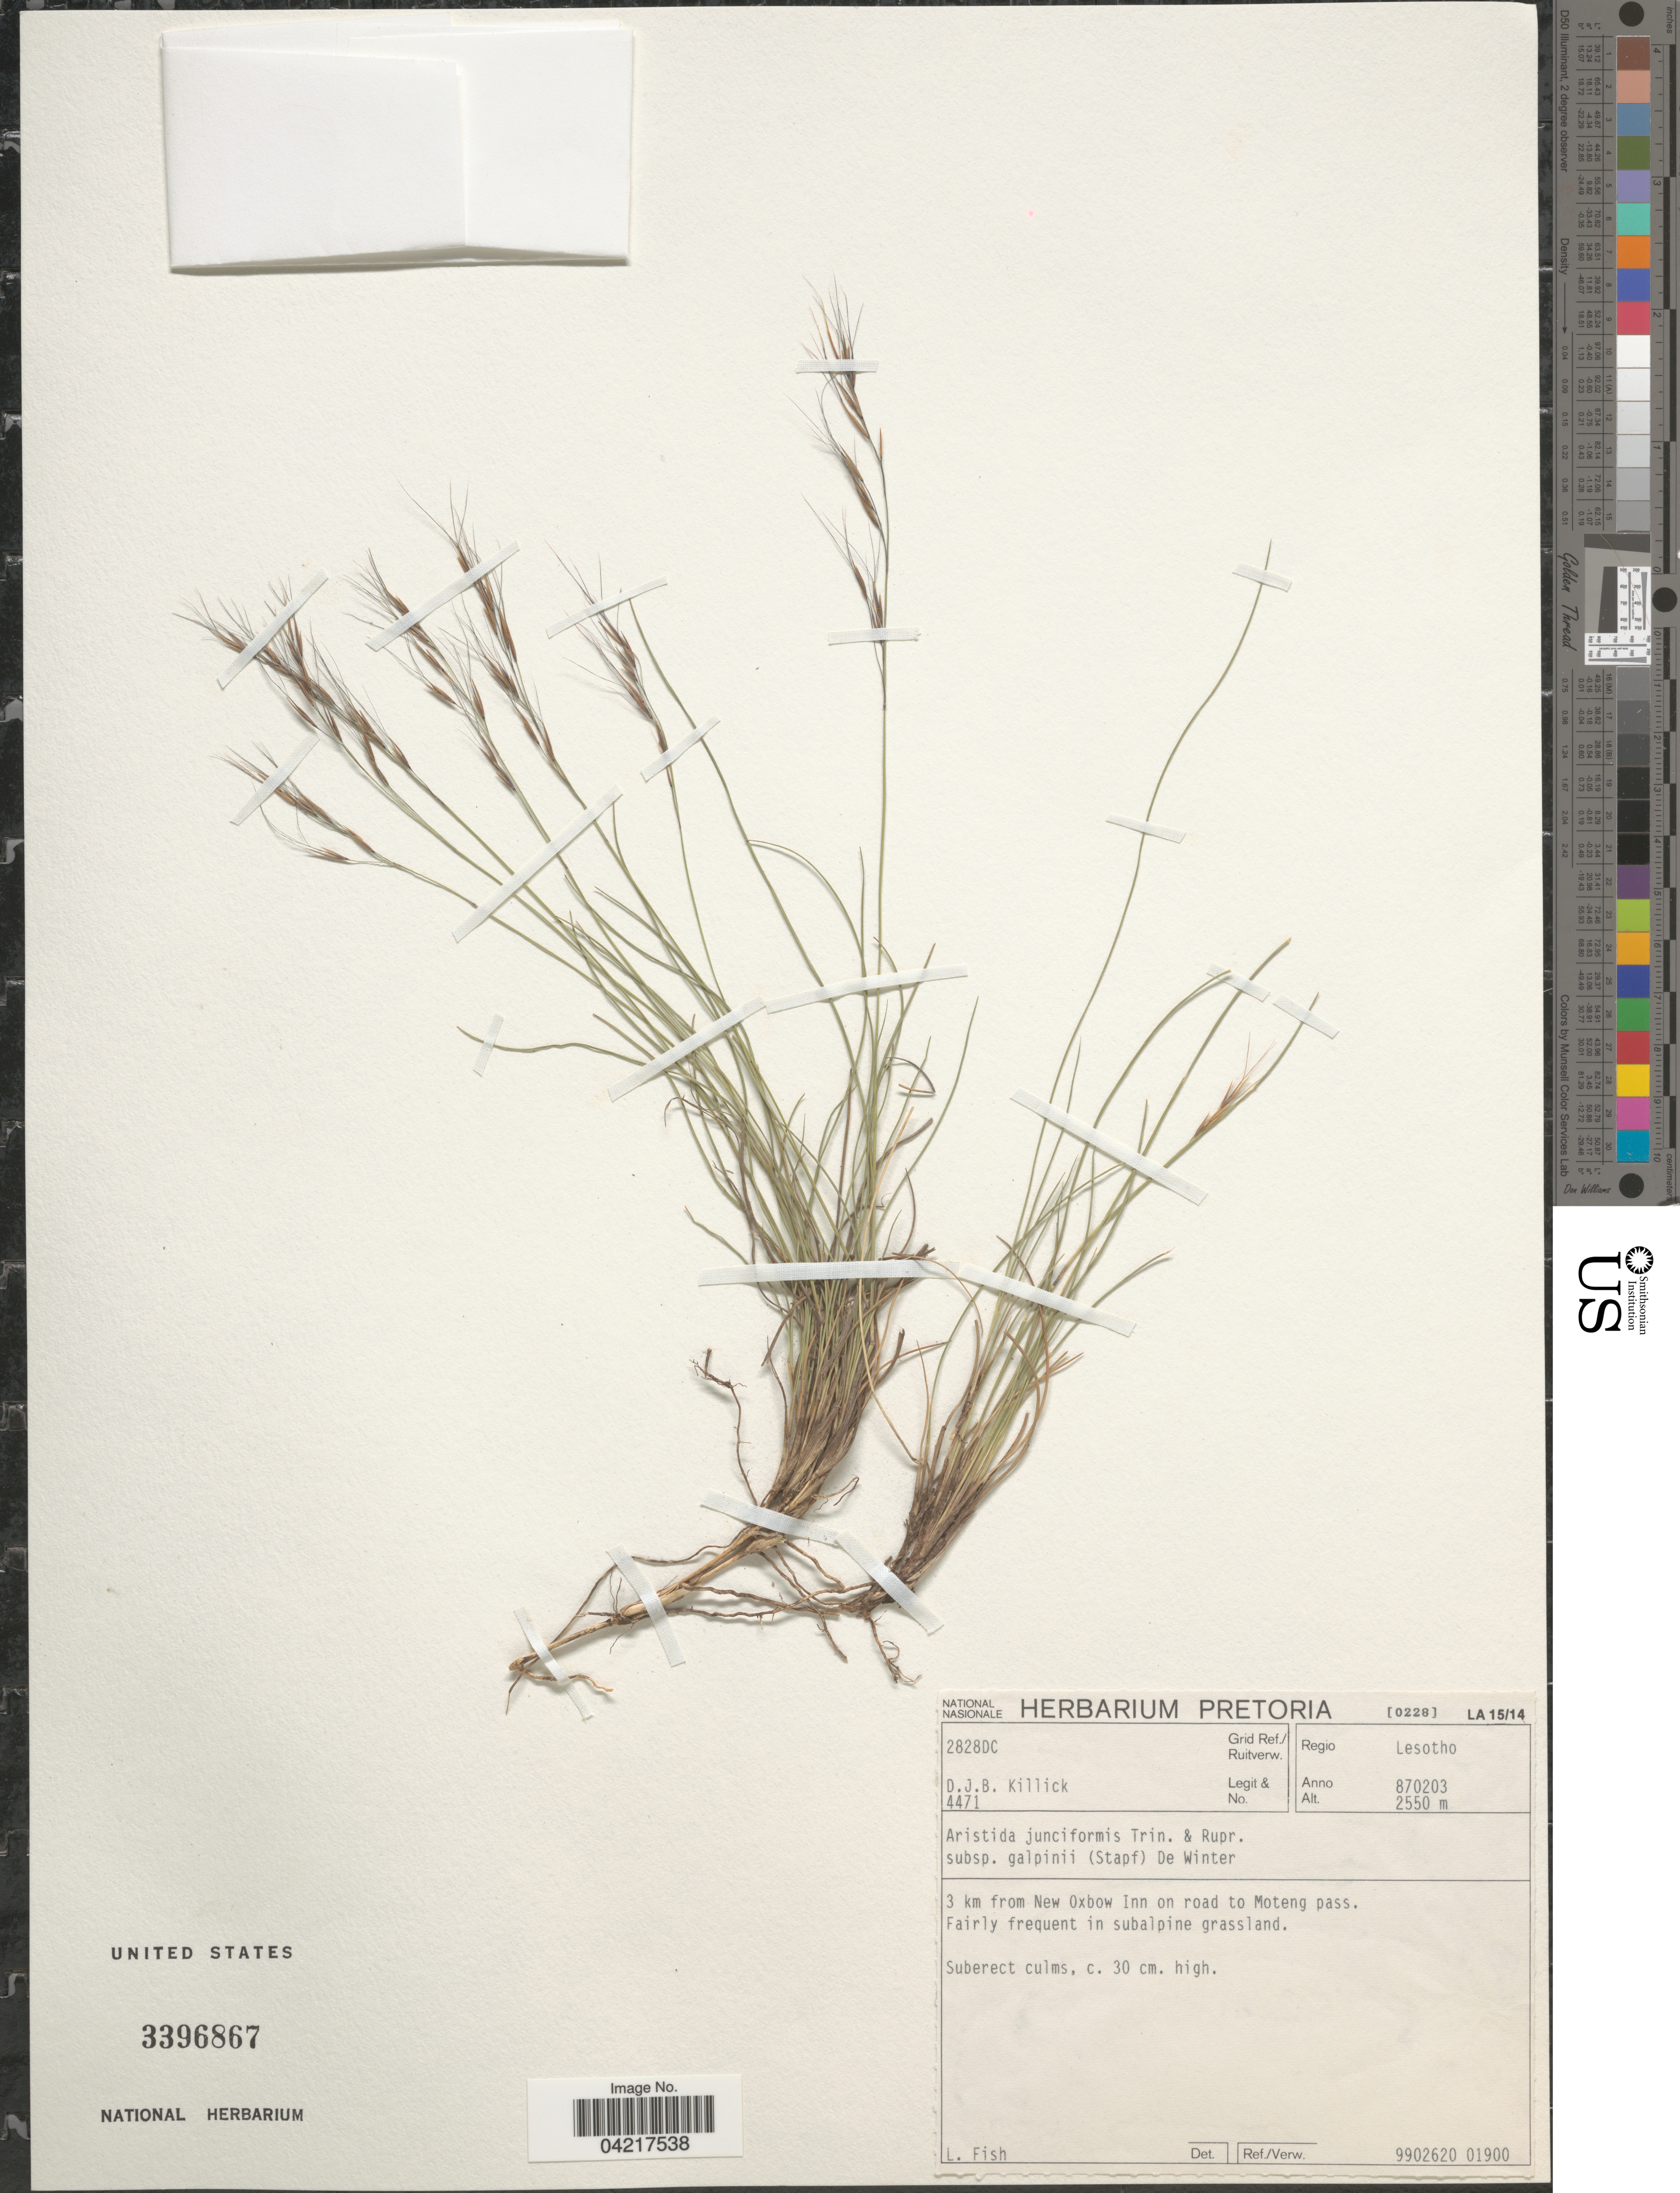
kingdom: Plantae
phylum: Tracheophyta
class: Liliopsida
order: Poales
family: Poaceae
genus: Aristida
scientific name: Aristida junciformis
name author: Trin. & Rupr.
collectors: D. Killick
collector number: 4471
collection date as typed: Transcribed d/m/y: 3/2/87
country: Lesotho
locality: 2828DC Grid Ref. Regio Lesotho. 3 km from New Oxbow Inn on road to Moteng pass. Fairly frequent in subalpine grassland.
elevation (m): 2550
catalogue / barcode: US 3396867